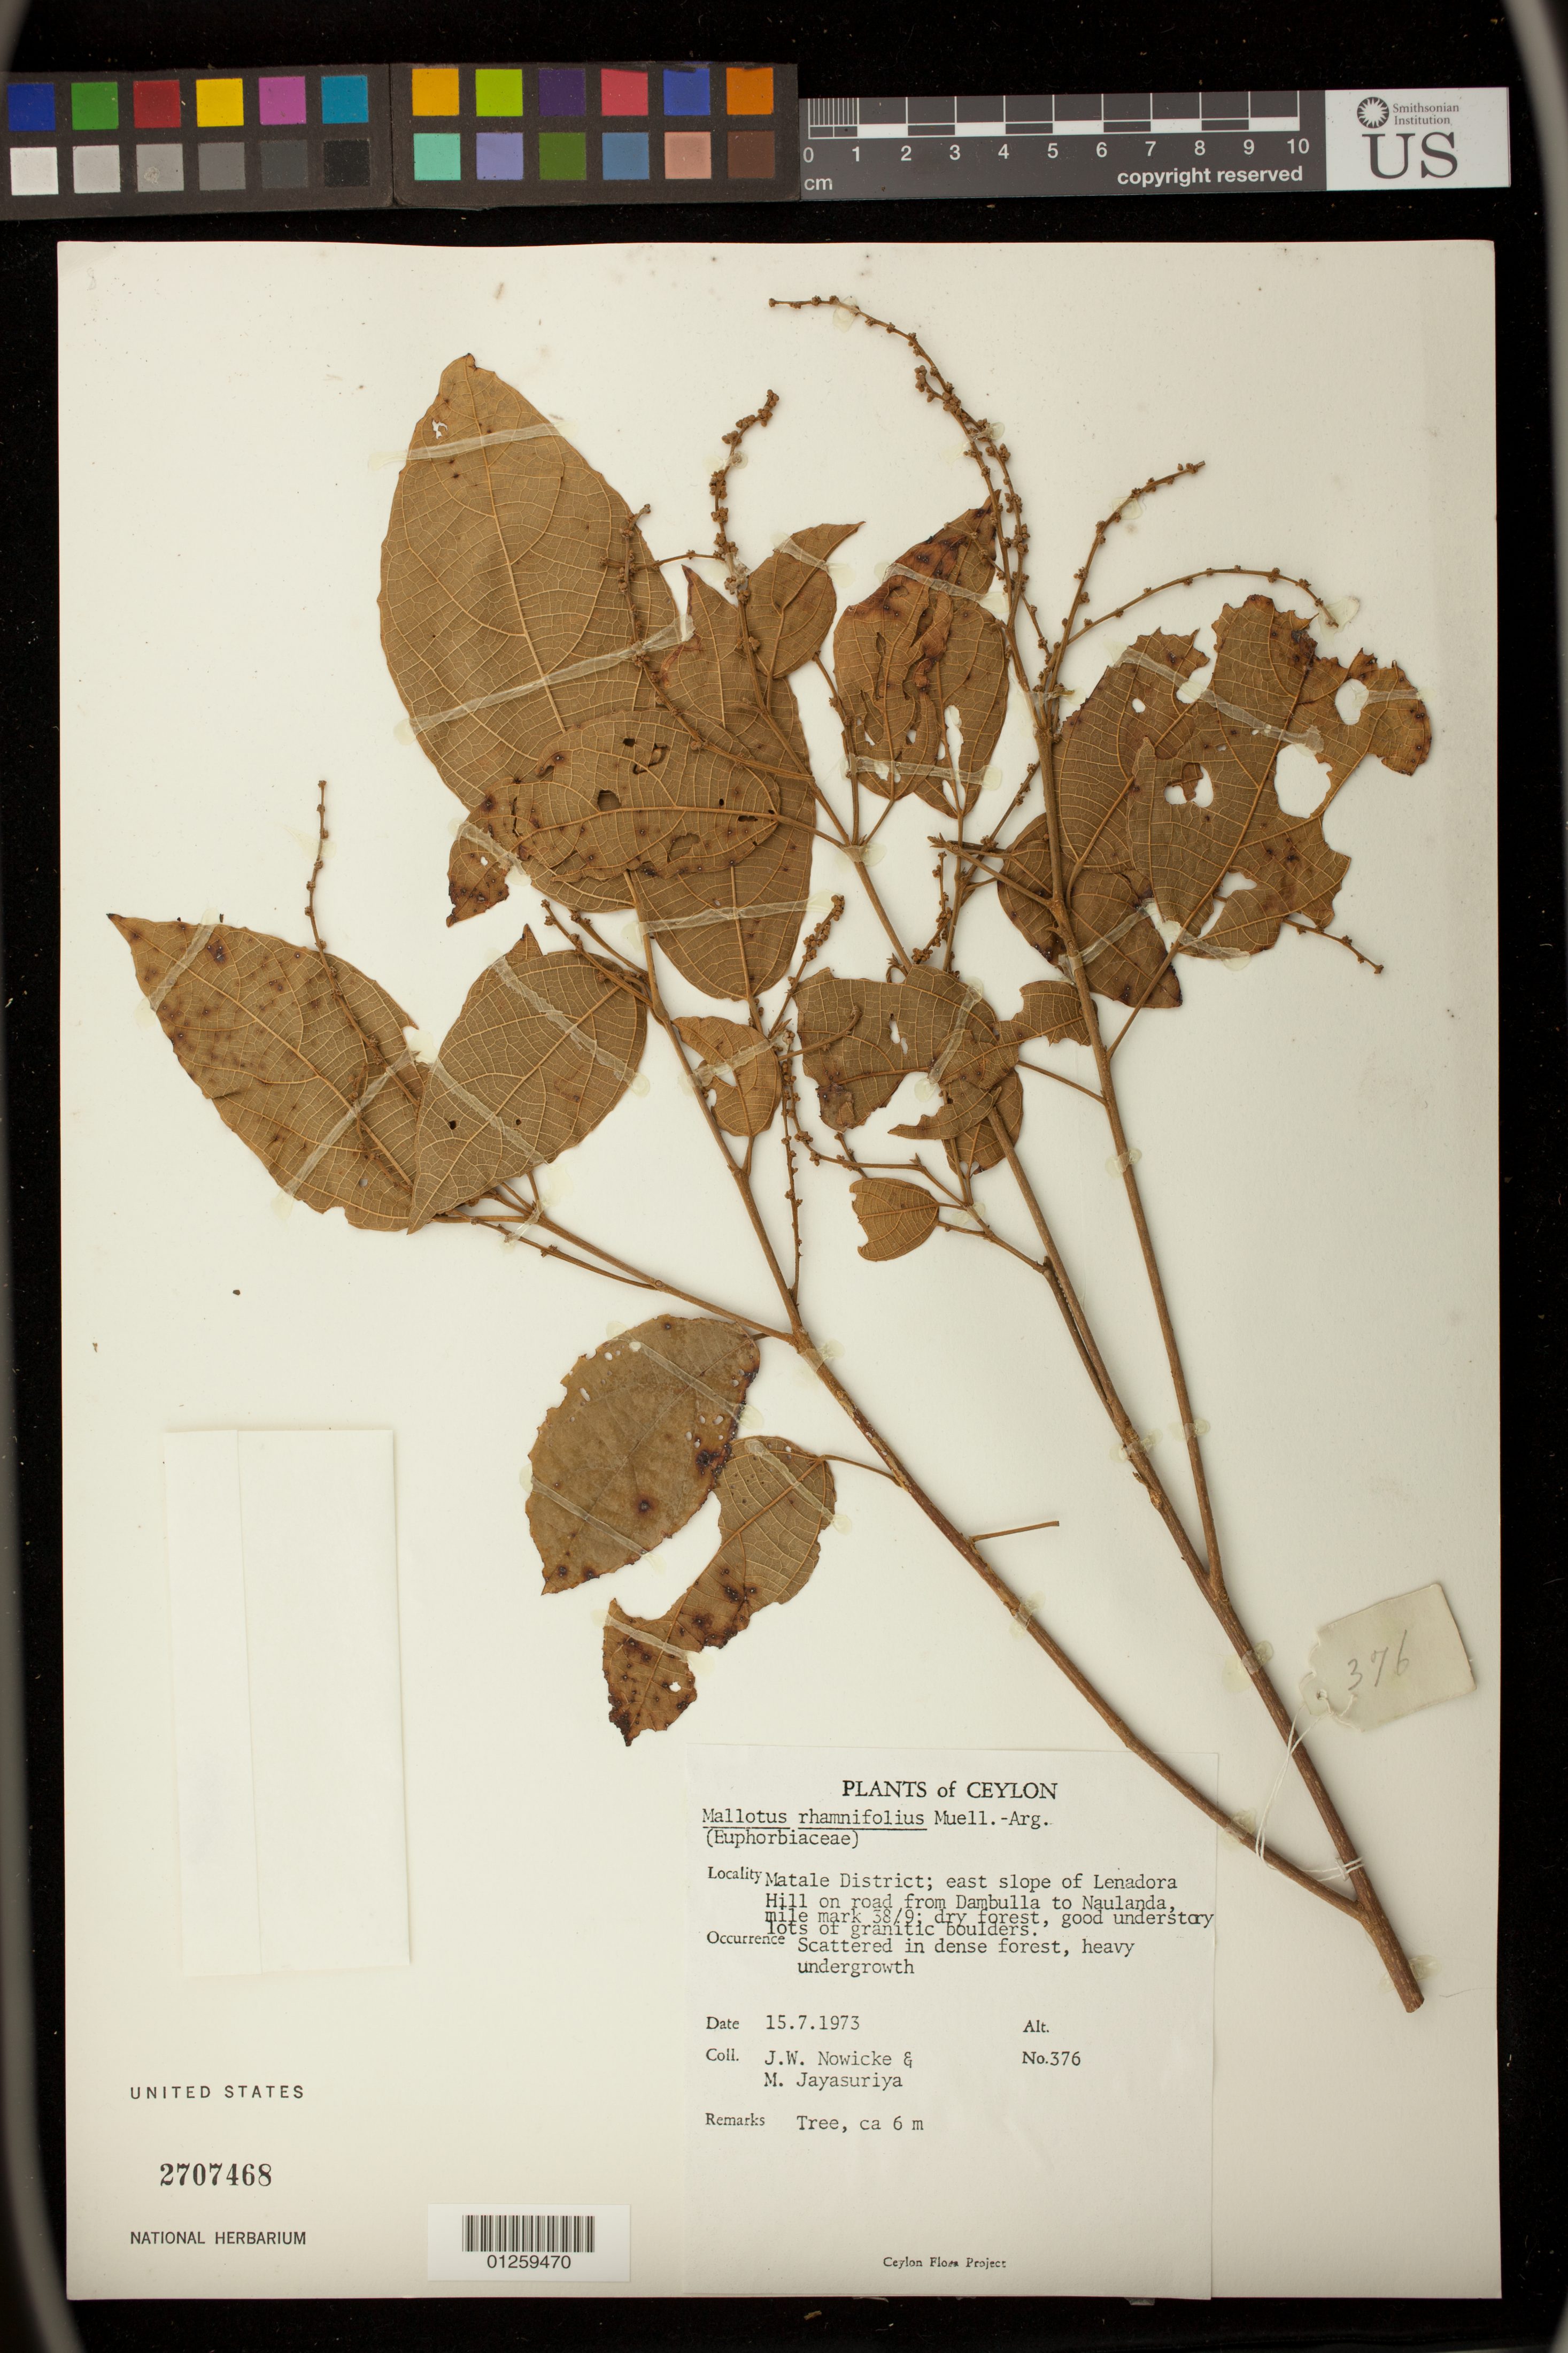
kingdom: Plantae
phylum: Tracheophyta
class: Magnoliopsida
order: Malpighiales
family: Euphorbiaceae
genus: Mallotus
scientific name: Mallotus rhamnifolius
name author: (Willd.) Müll. Arg.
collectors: J. W. Nowicke & M. Jayasuria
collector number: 376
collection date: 1973-07-15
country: Sri Lanka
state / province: Central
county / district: Matale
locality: East slope of Lenadora Hill on road from Dambulla to Naulanda, mile mark 38/9; dry forest.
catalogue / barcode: US 2707468